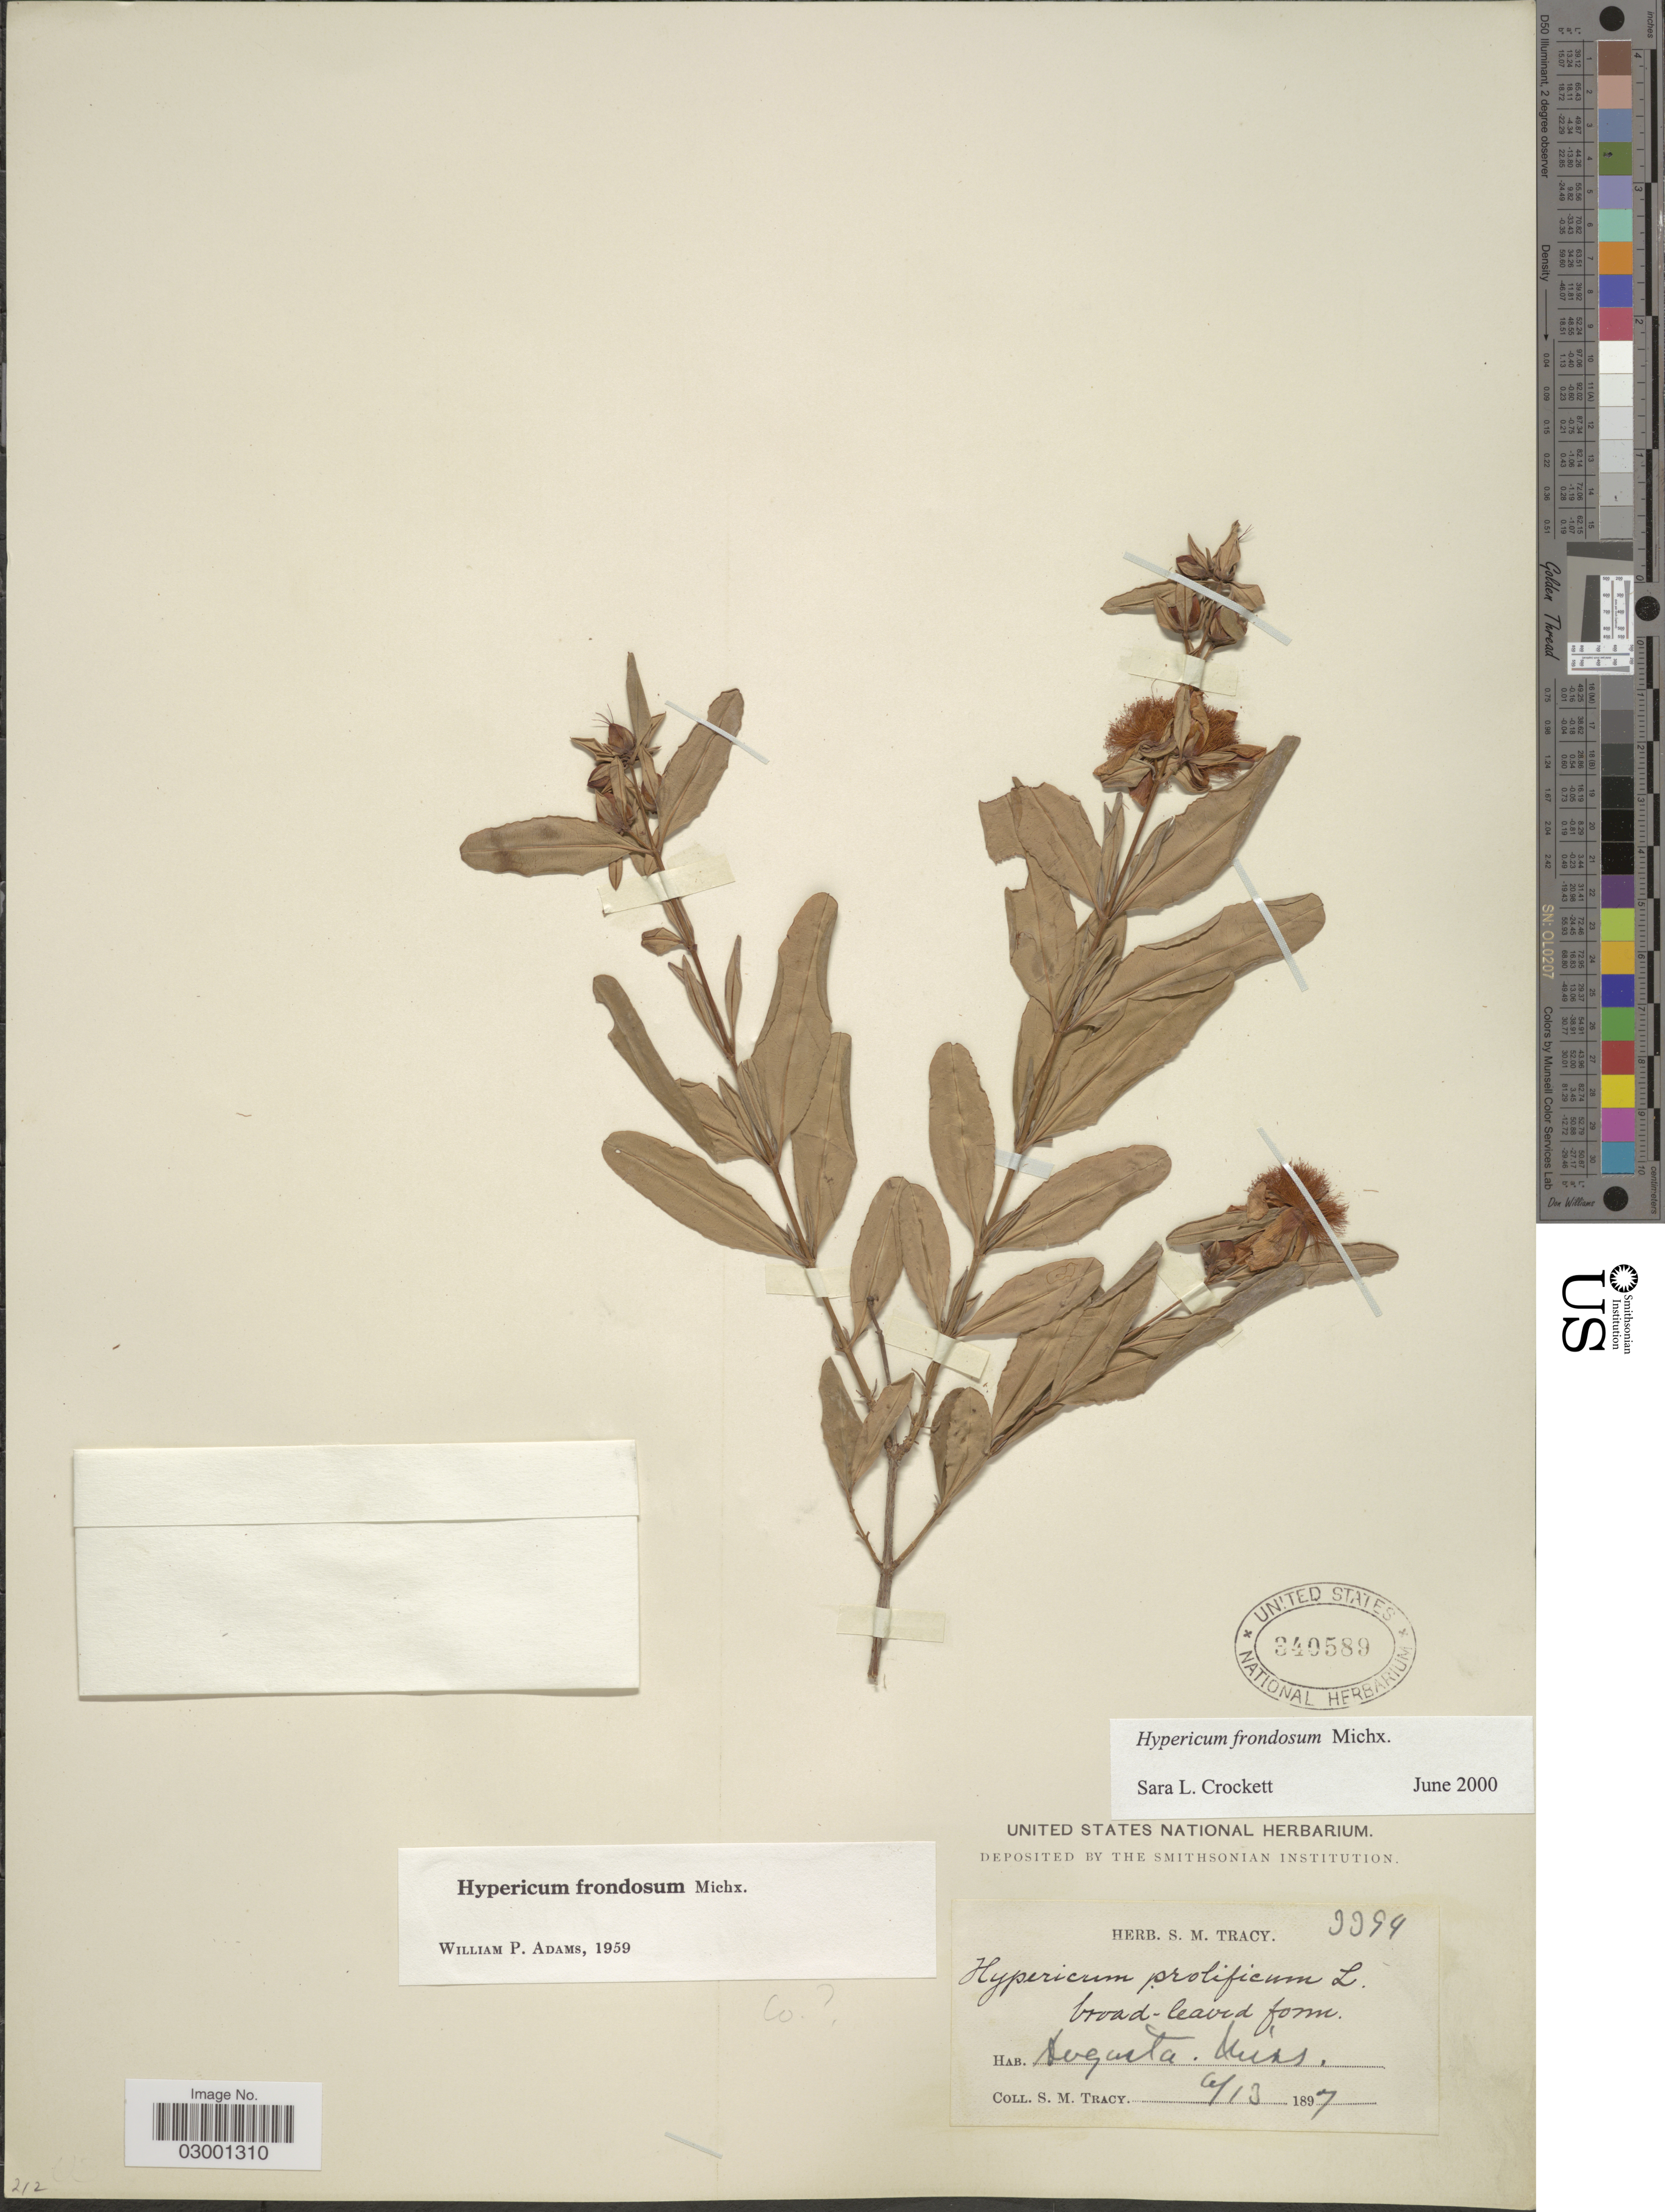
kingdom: Plantae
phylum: Tracheophyta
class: Magnoliopsida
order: Malpighiales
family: Hypericaceae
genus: Hypericum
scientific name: Hypericum frondosum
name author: Michx.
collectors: S. M. Tracy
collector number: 3394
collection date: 1897-06-13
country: United States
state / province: Mississippi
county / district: Perry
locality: Augusta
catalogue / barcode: US 340589